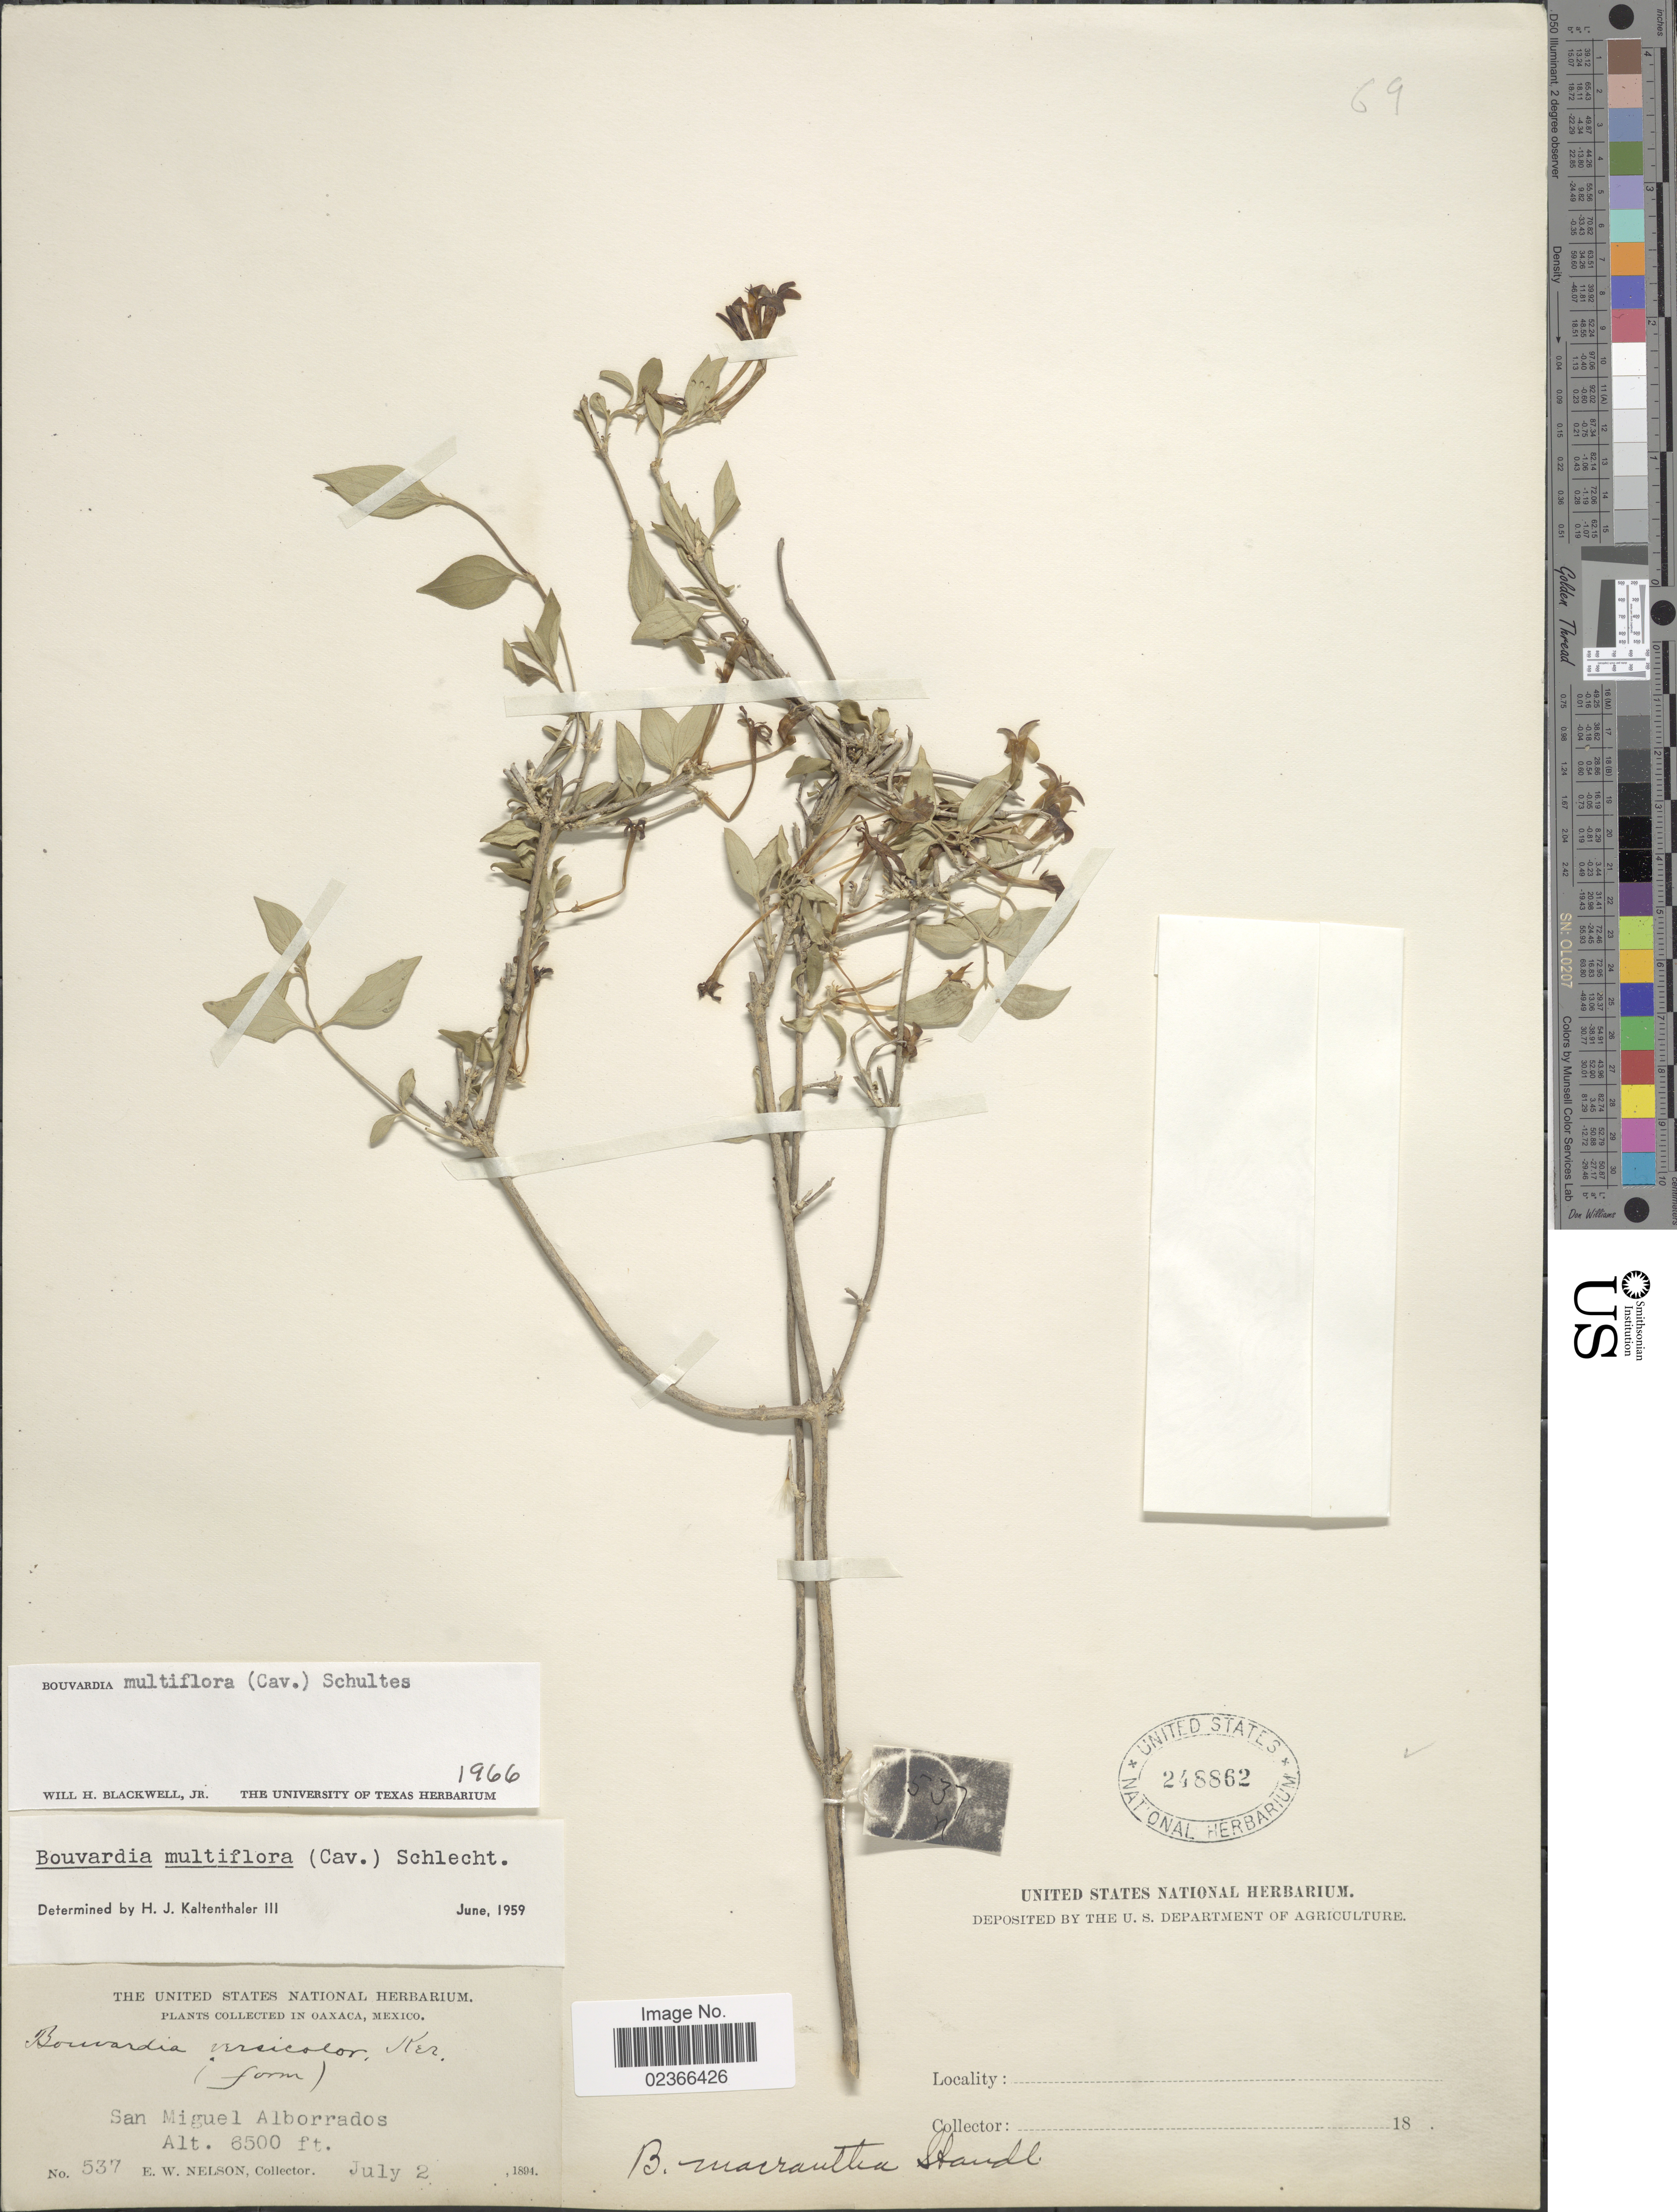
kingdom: Plantae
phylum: Tracheophyta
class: Magnoliopsida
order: Gentianales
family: Rubiaceae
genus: Bouvardia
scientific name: Bouvardia multiflora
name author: (Cav.) Schult.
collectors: E. W. Nelson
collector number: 537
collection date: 1894-07-02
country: Mexico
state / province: Oaxaca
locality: San Miguel Alborrados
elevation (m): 1981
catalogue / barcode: US 248862